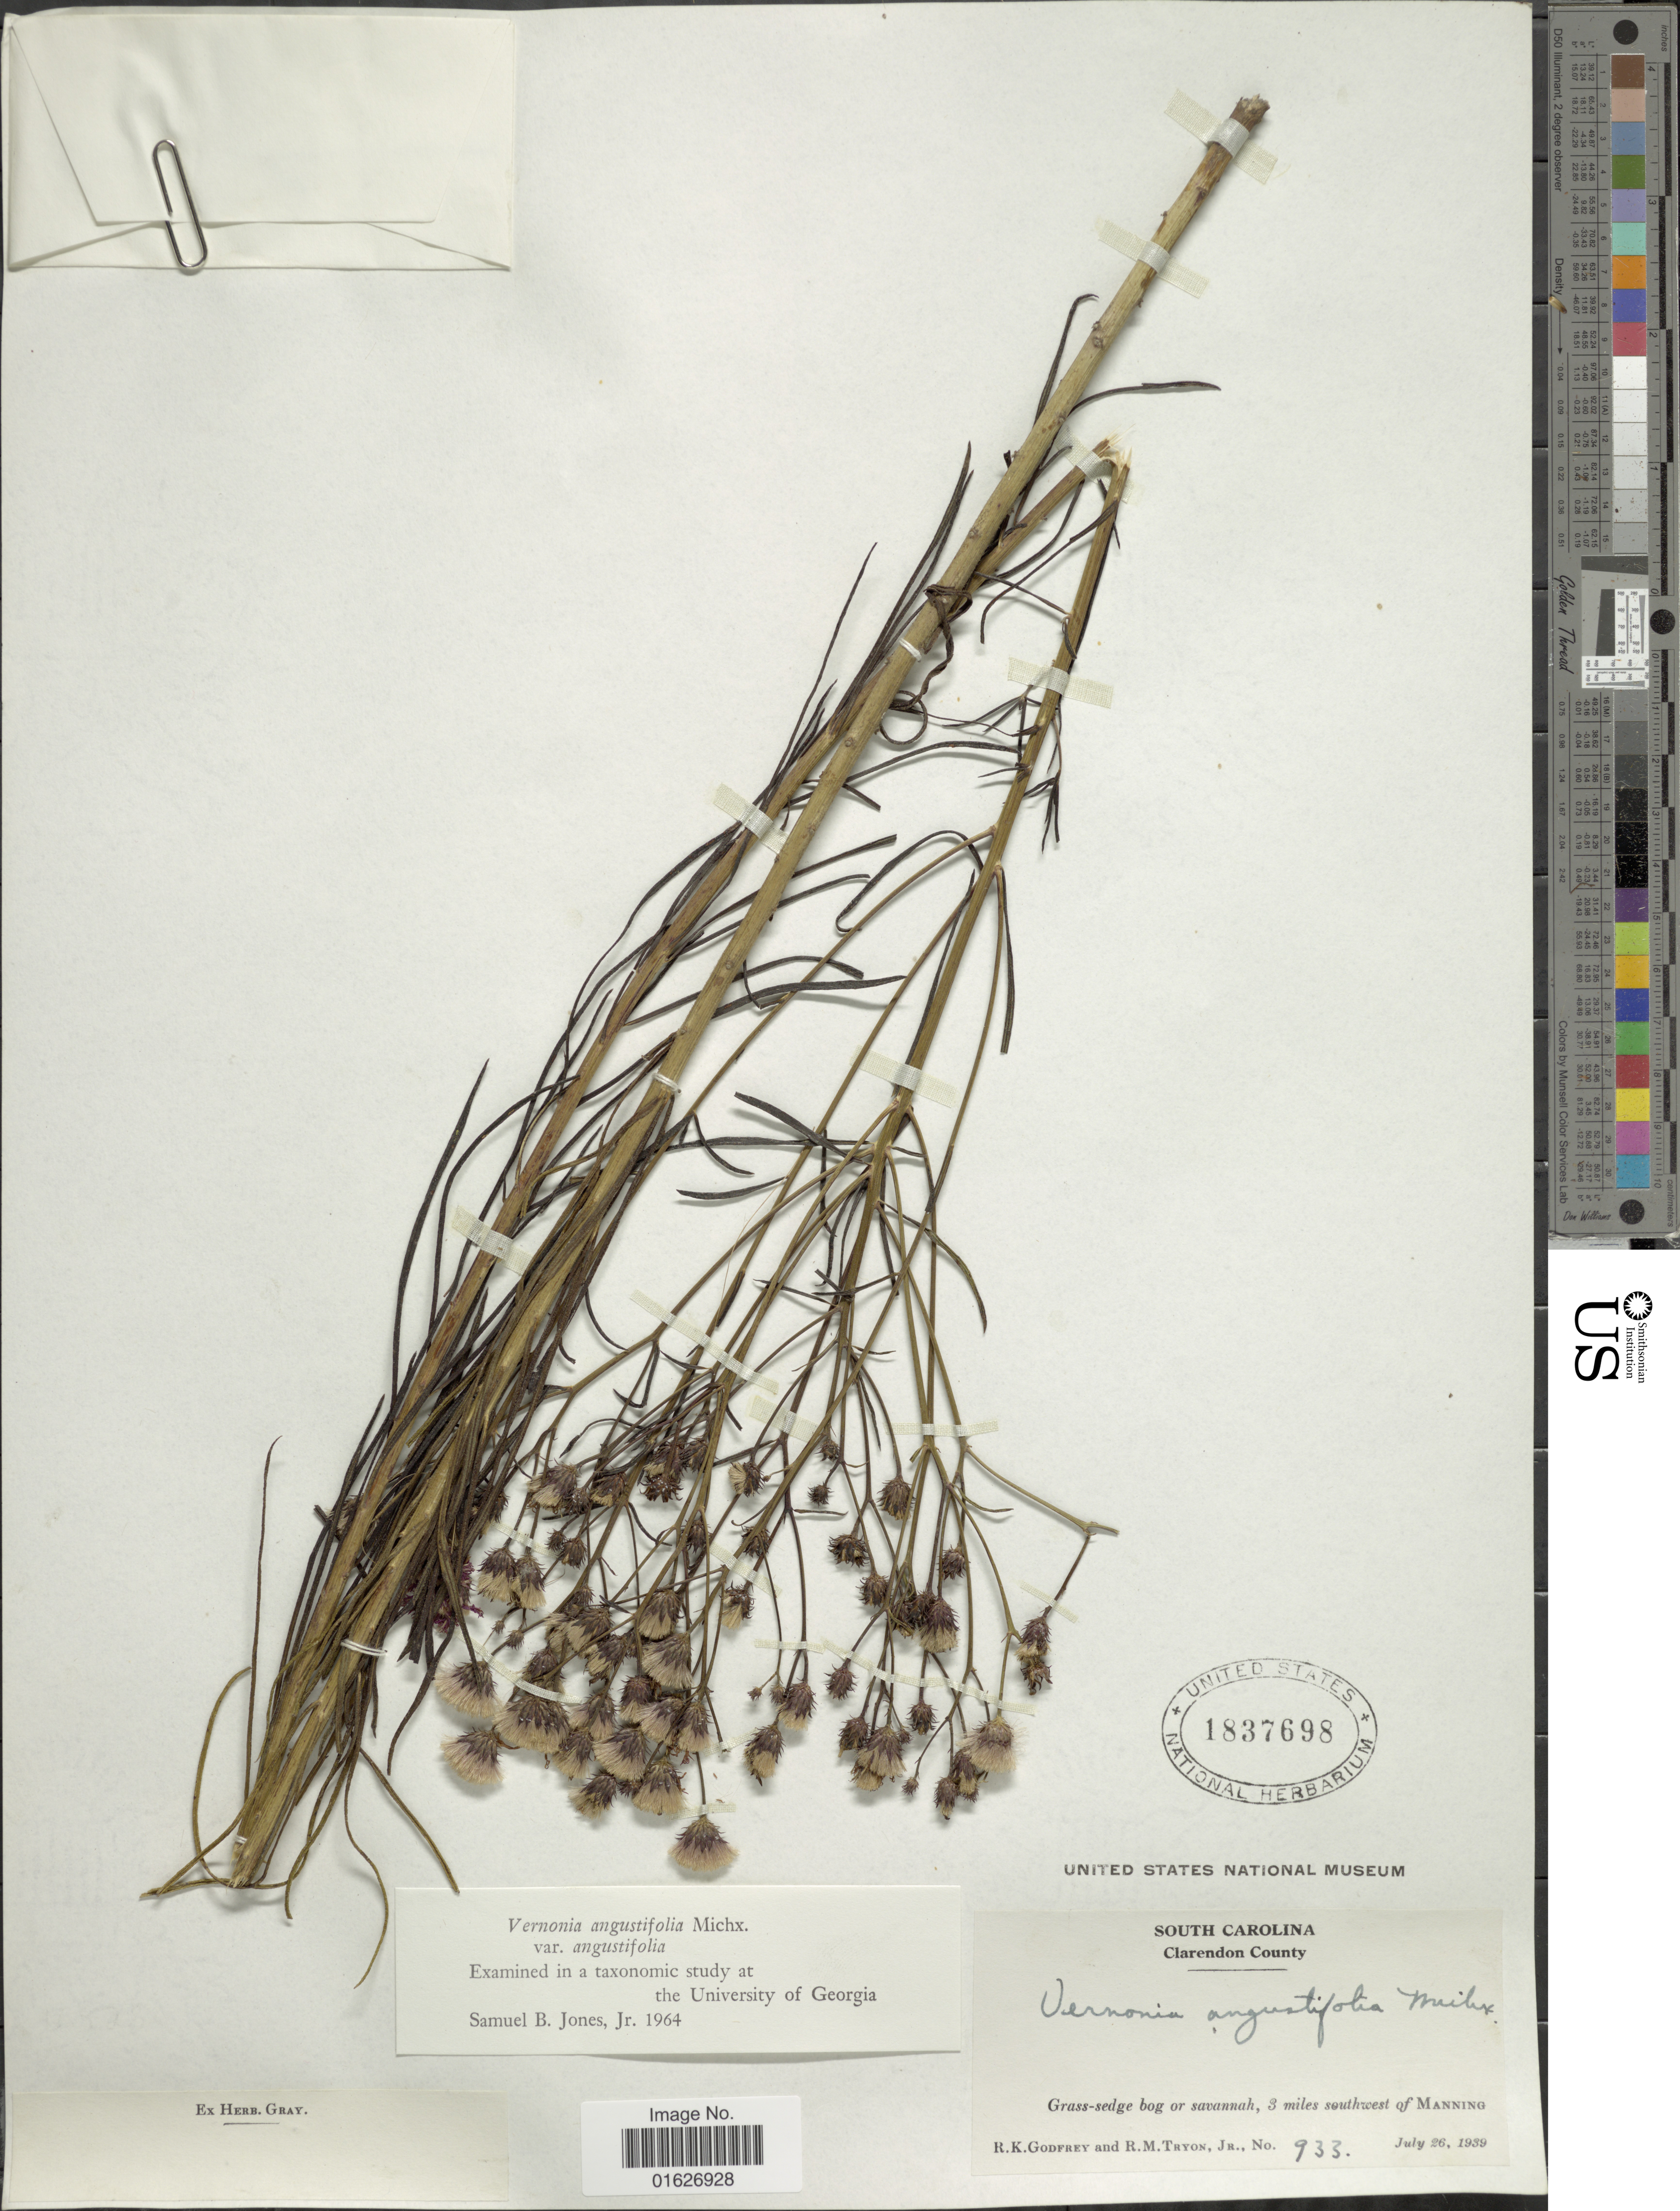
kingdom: Plantae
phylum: Tracheophyta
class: Magnoliopsida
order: Asterales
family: Asteraceae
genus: Vernonia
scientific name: Vernonia angustifolia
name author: Michx.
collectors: R. K. Godfrey & R. M. Tryon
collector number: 933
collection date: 1939-07-26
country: United States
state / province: South Carolina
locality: Clarendon County, grass-sedge bog or savannah, 3 miles southwest of Manning.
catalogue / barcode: US 1837698